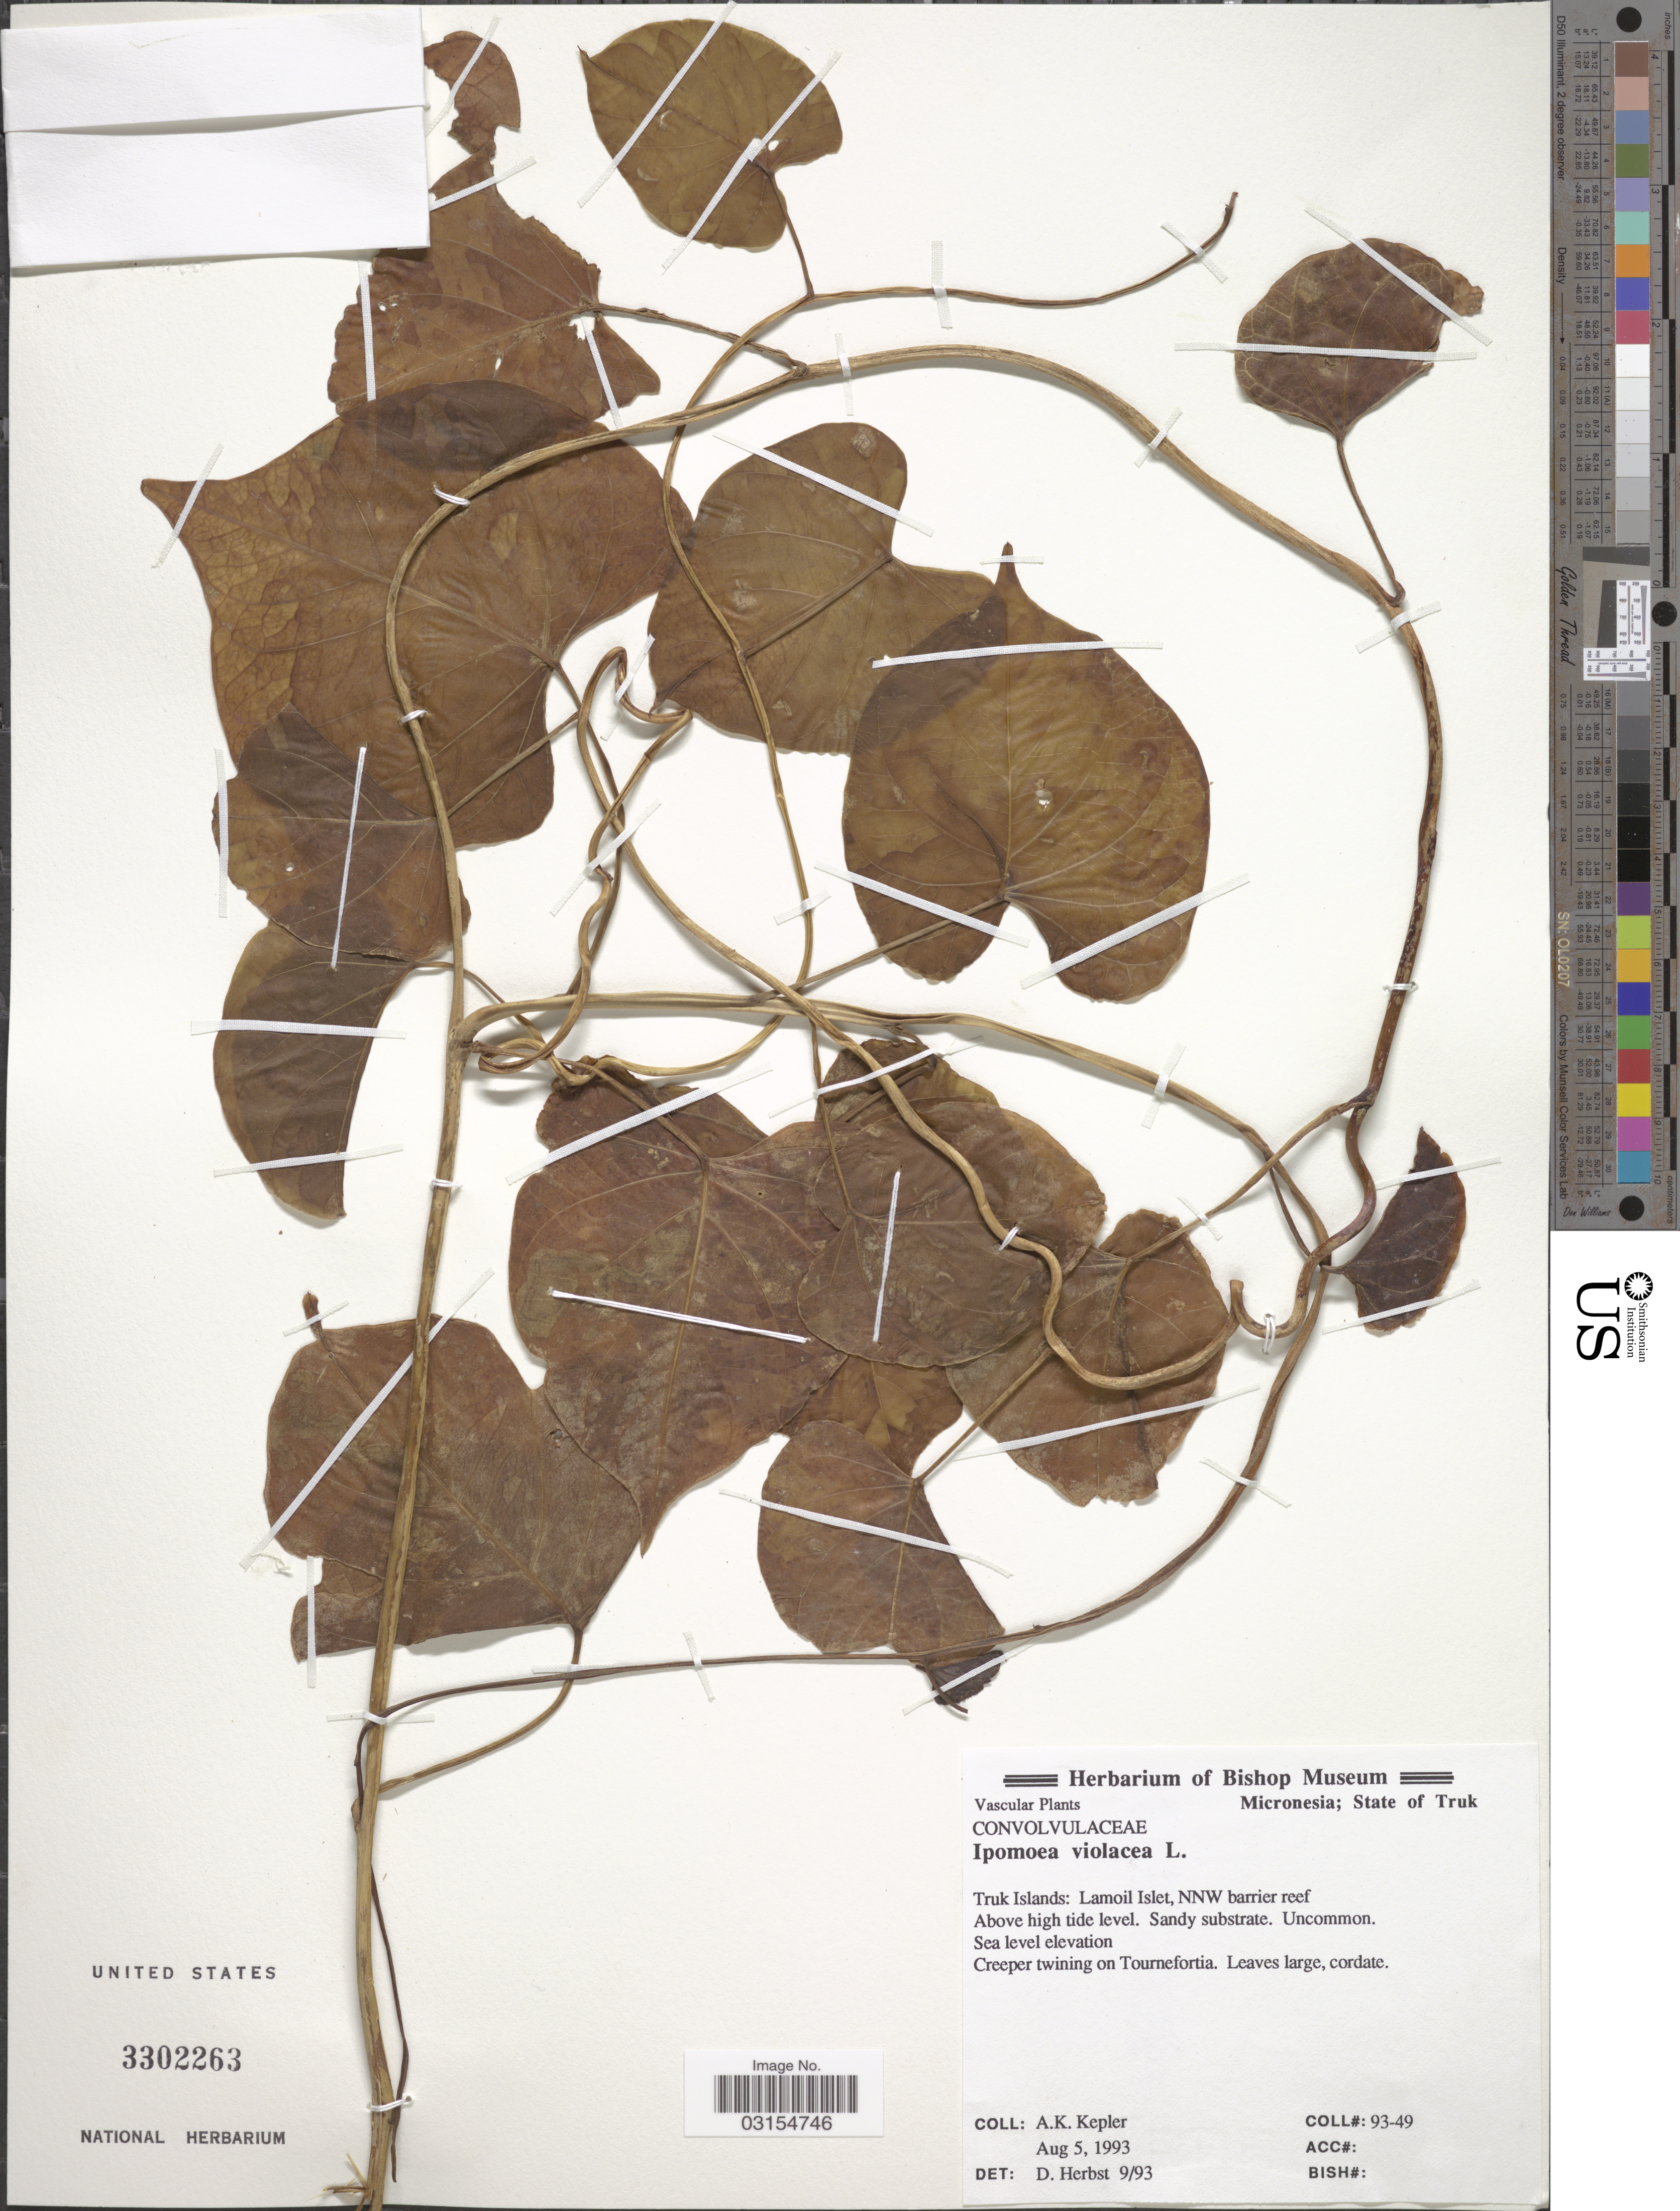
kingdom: Plantae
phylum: Tracheophyta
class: Magnoliopsida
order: Solanales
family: Convolvulaceae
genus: Ipomoea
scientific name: Ipomoea violacea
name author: L.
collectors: A. K. Kepler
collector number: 93-49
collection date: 1993-08-05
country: Micronesia, Federated States of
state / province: Truk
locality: Micronesia, Truk Islands: Lamoil Islet, NNW barrier reef.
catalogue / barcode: US 3302263